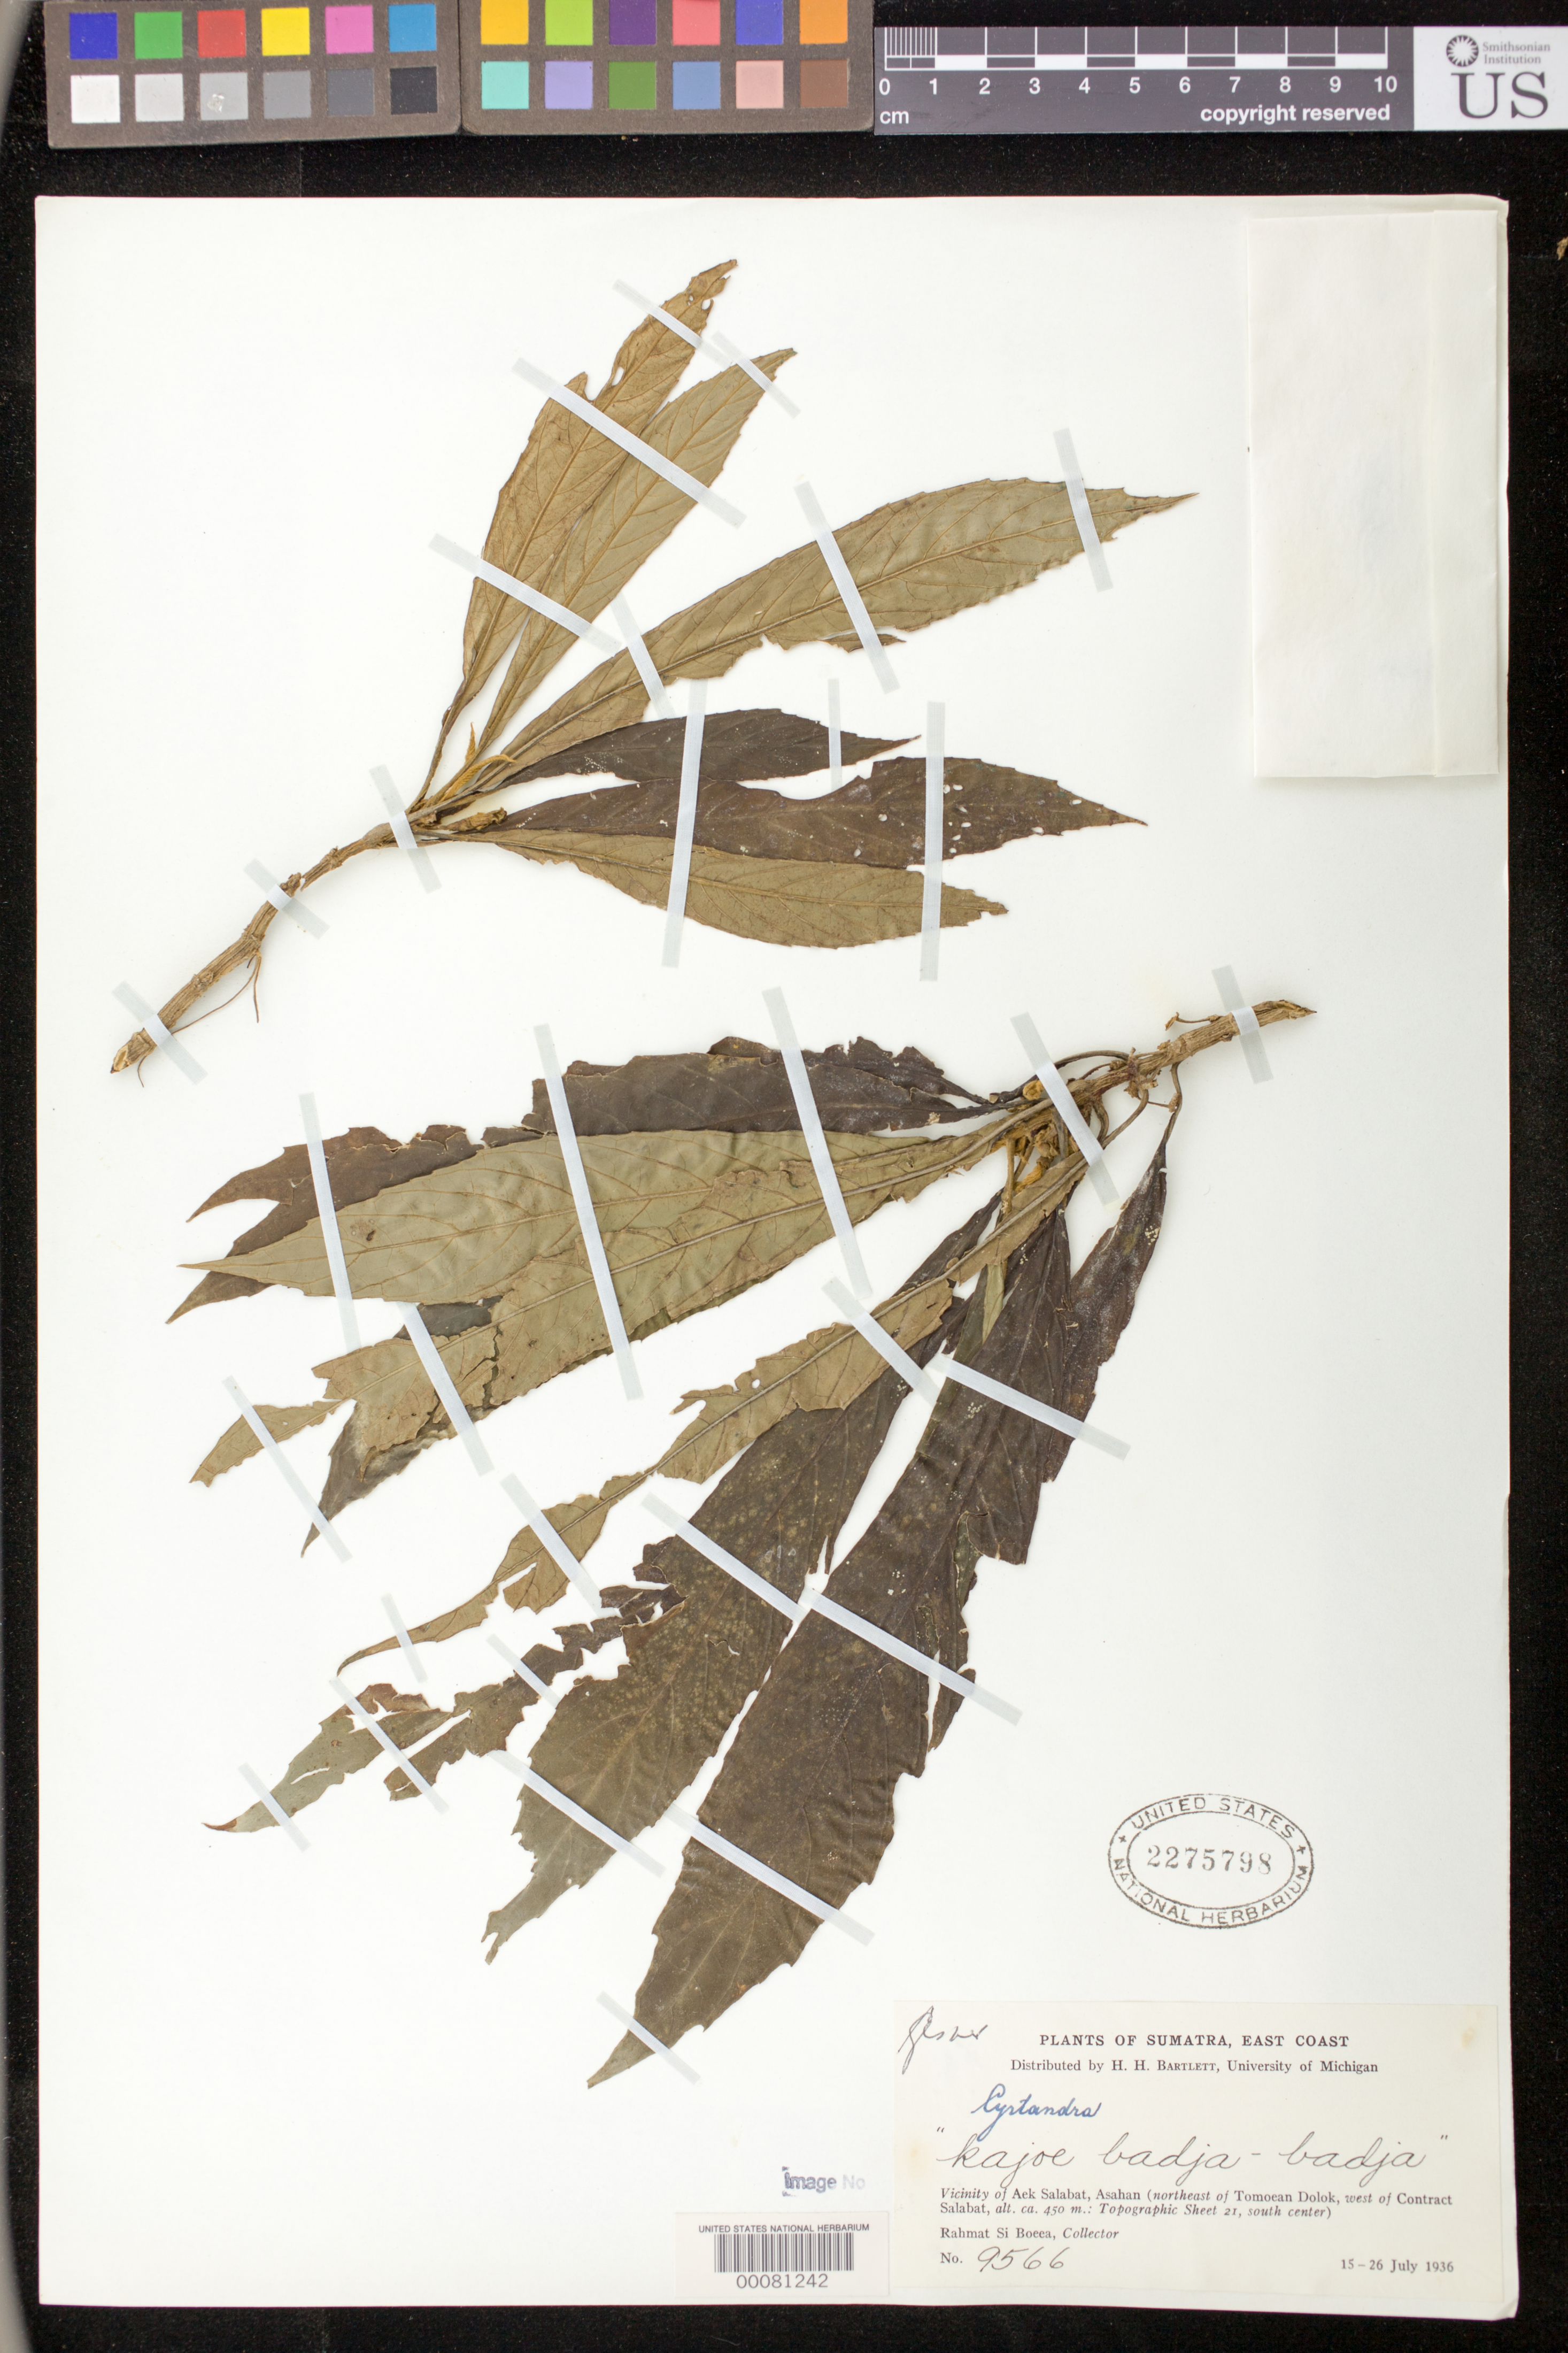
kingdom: Plantae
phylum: Tracheophyta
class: Magnoliopsida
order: Lamiales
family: Gesneriaceae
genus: Cyrtandra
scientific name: Cyrtandra sp.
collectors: Rahmat Si Boeea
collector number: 9566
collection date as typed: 15-26 Jul 1936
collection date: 1936-07-15/1936-07-26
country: Indonesia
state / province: Sumatra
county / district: Sumatera Utara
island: Sumatra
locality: East coast, vicinity of aek salabat, asahan, (ne of tomoean dolok, w of contract salabat, topographic sheet 21 s center)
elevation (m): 450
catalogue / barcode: US 2275798